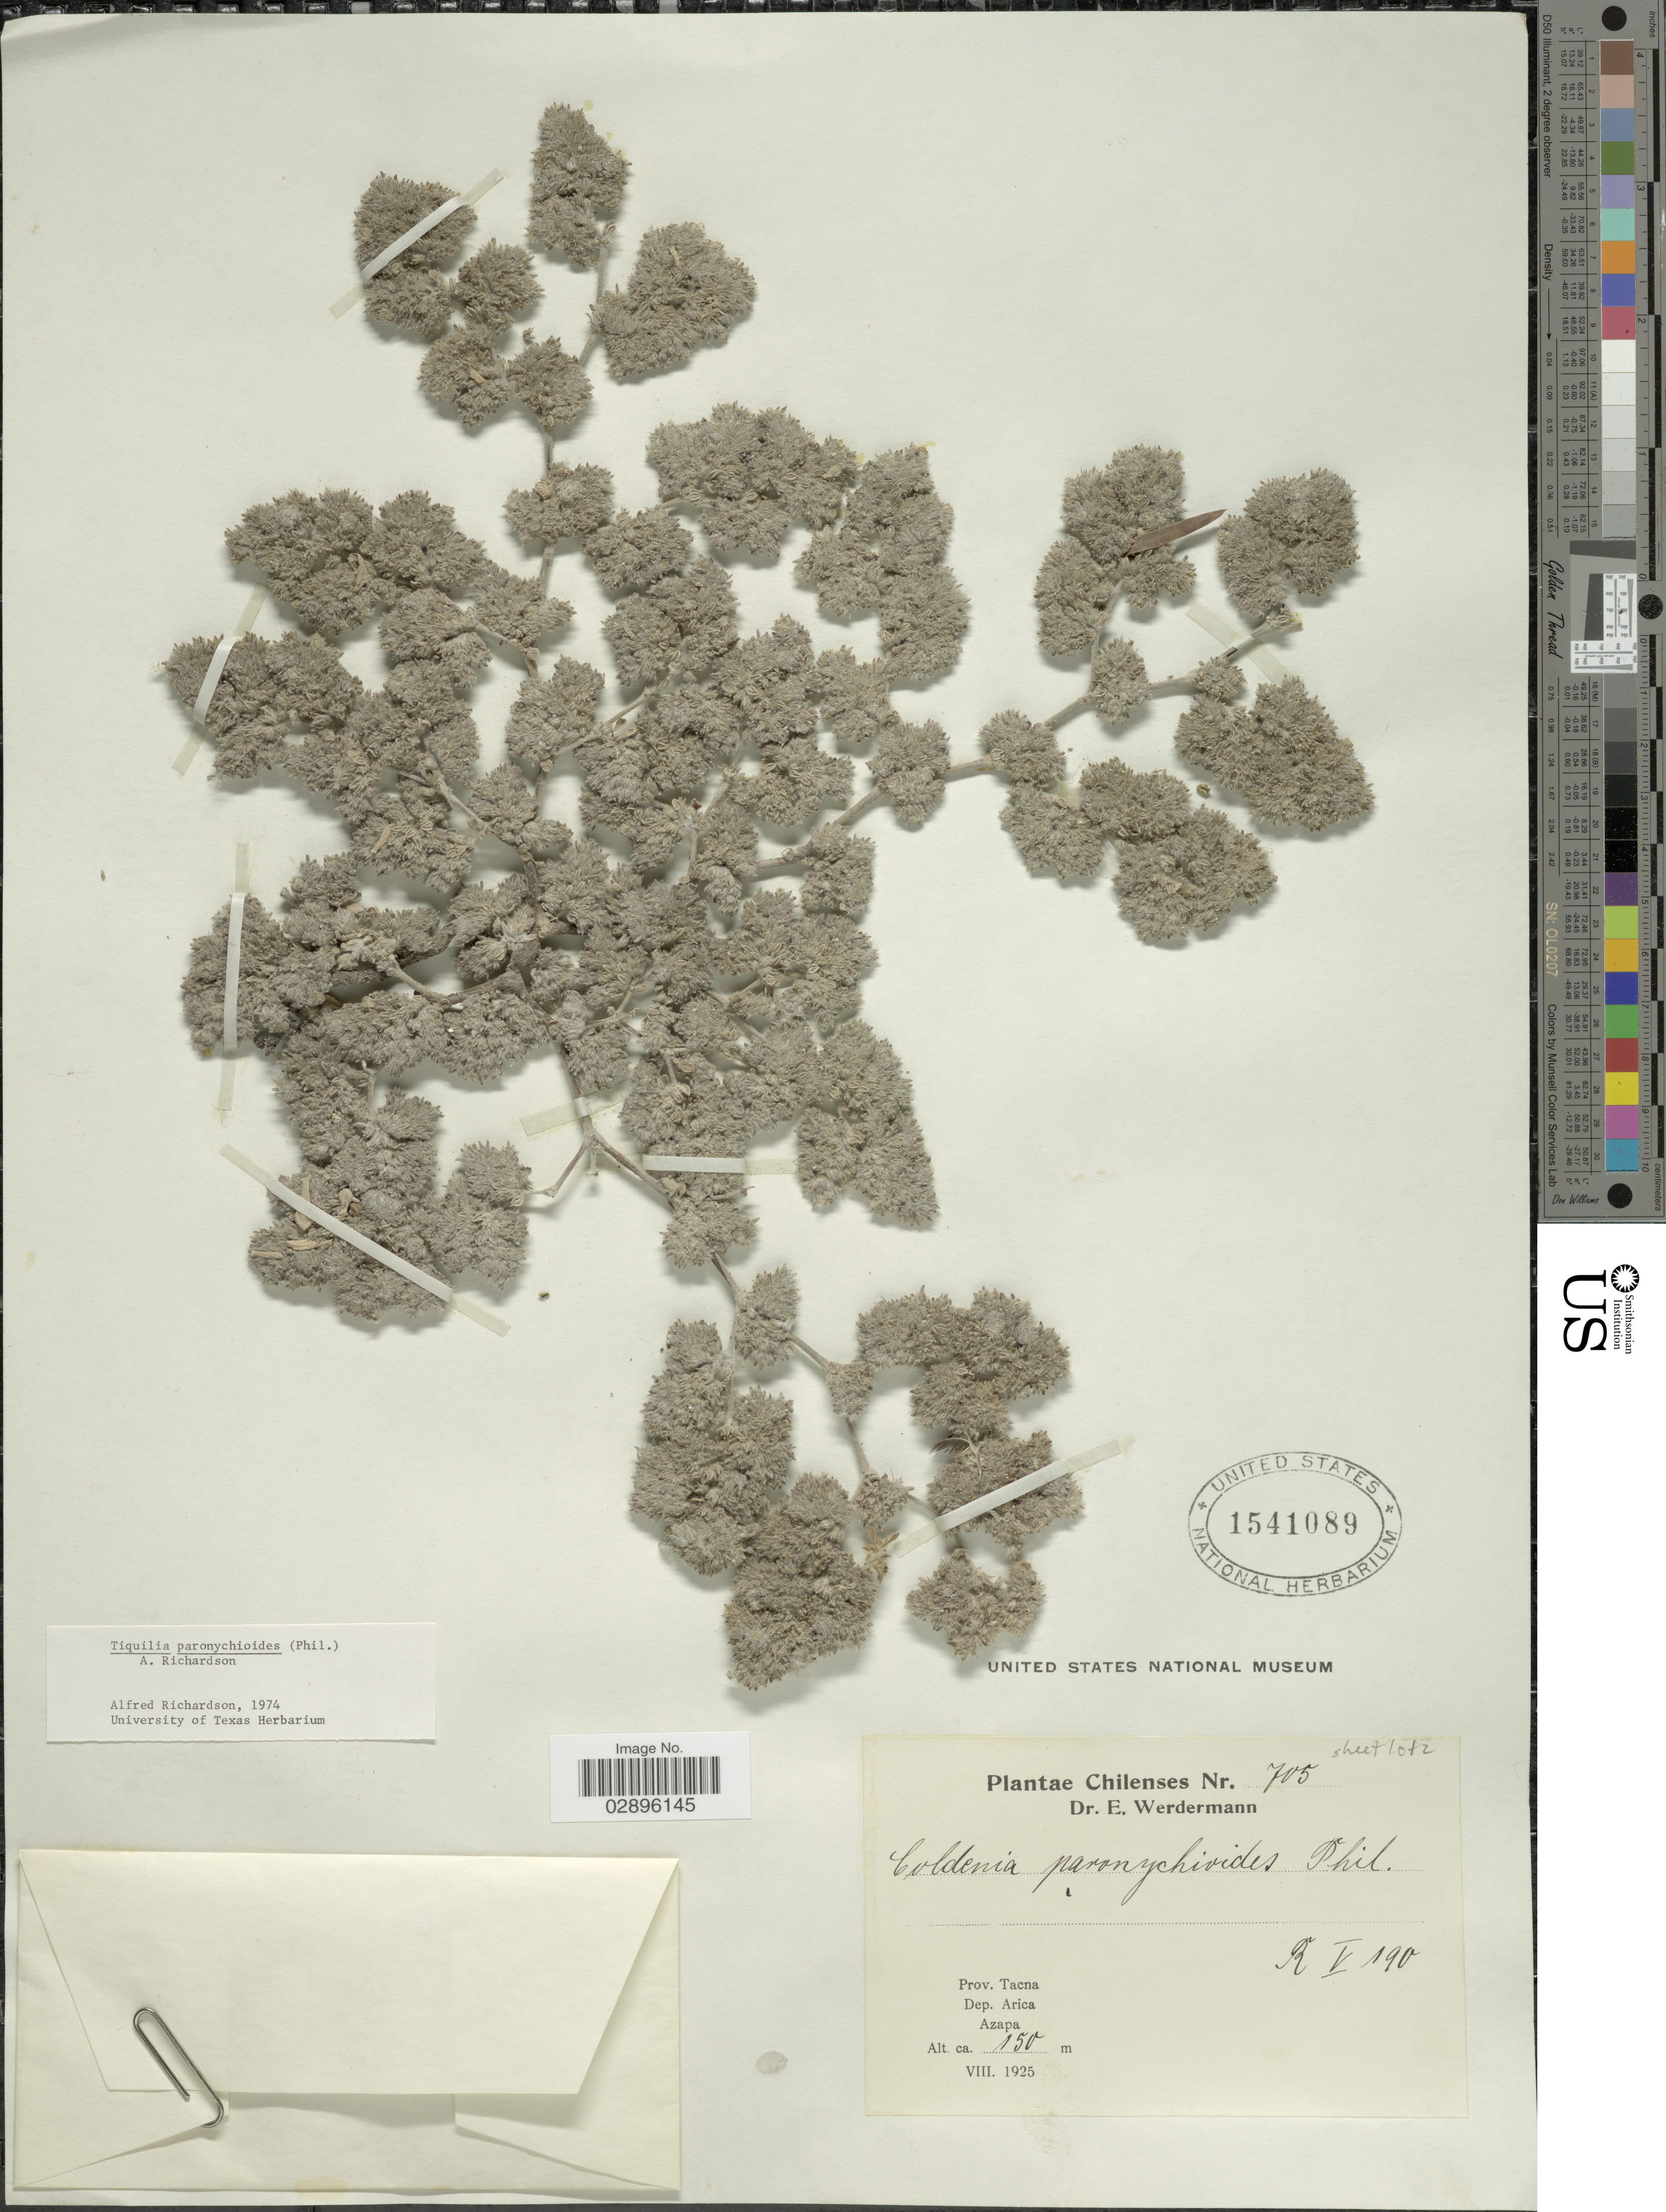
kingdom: Plantae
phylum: Tracheophyta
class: Magnoliopsida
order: Boraginales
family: Ehretiaceae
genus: Tiquilia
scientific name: Tiquilia paronychioides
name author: (Phil.) A.T. Richardson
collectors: E. Werdermann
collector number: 705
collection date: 1925-08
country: Peru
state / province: Tacna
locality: Dep. Arica. Azapa.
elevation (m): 150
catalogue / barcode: US 1541089